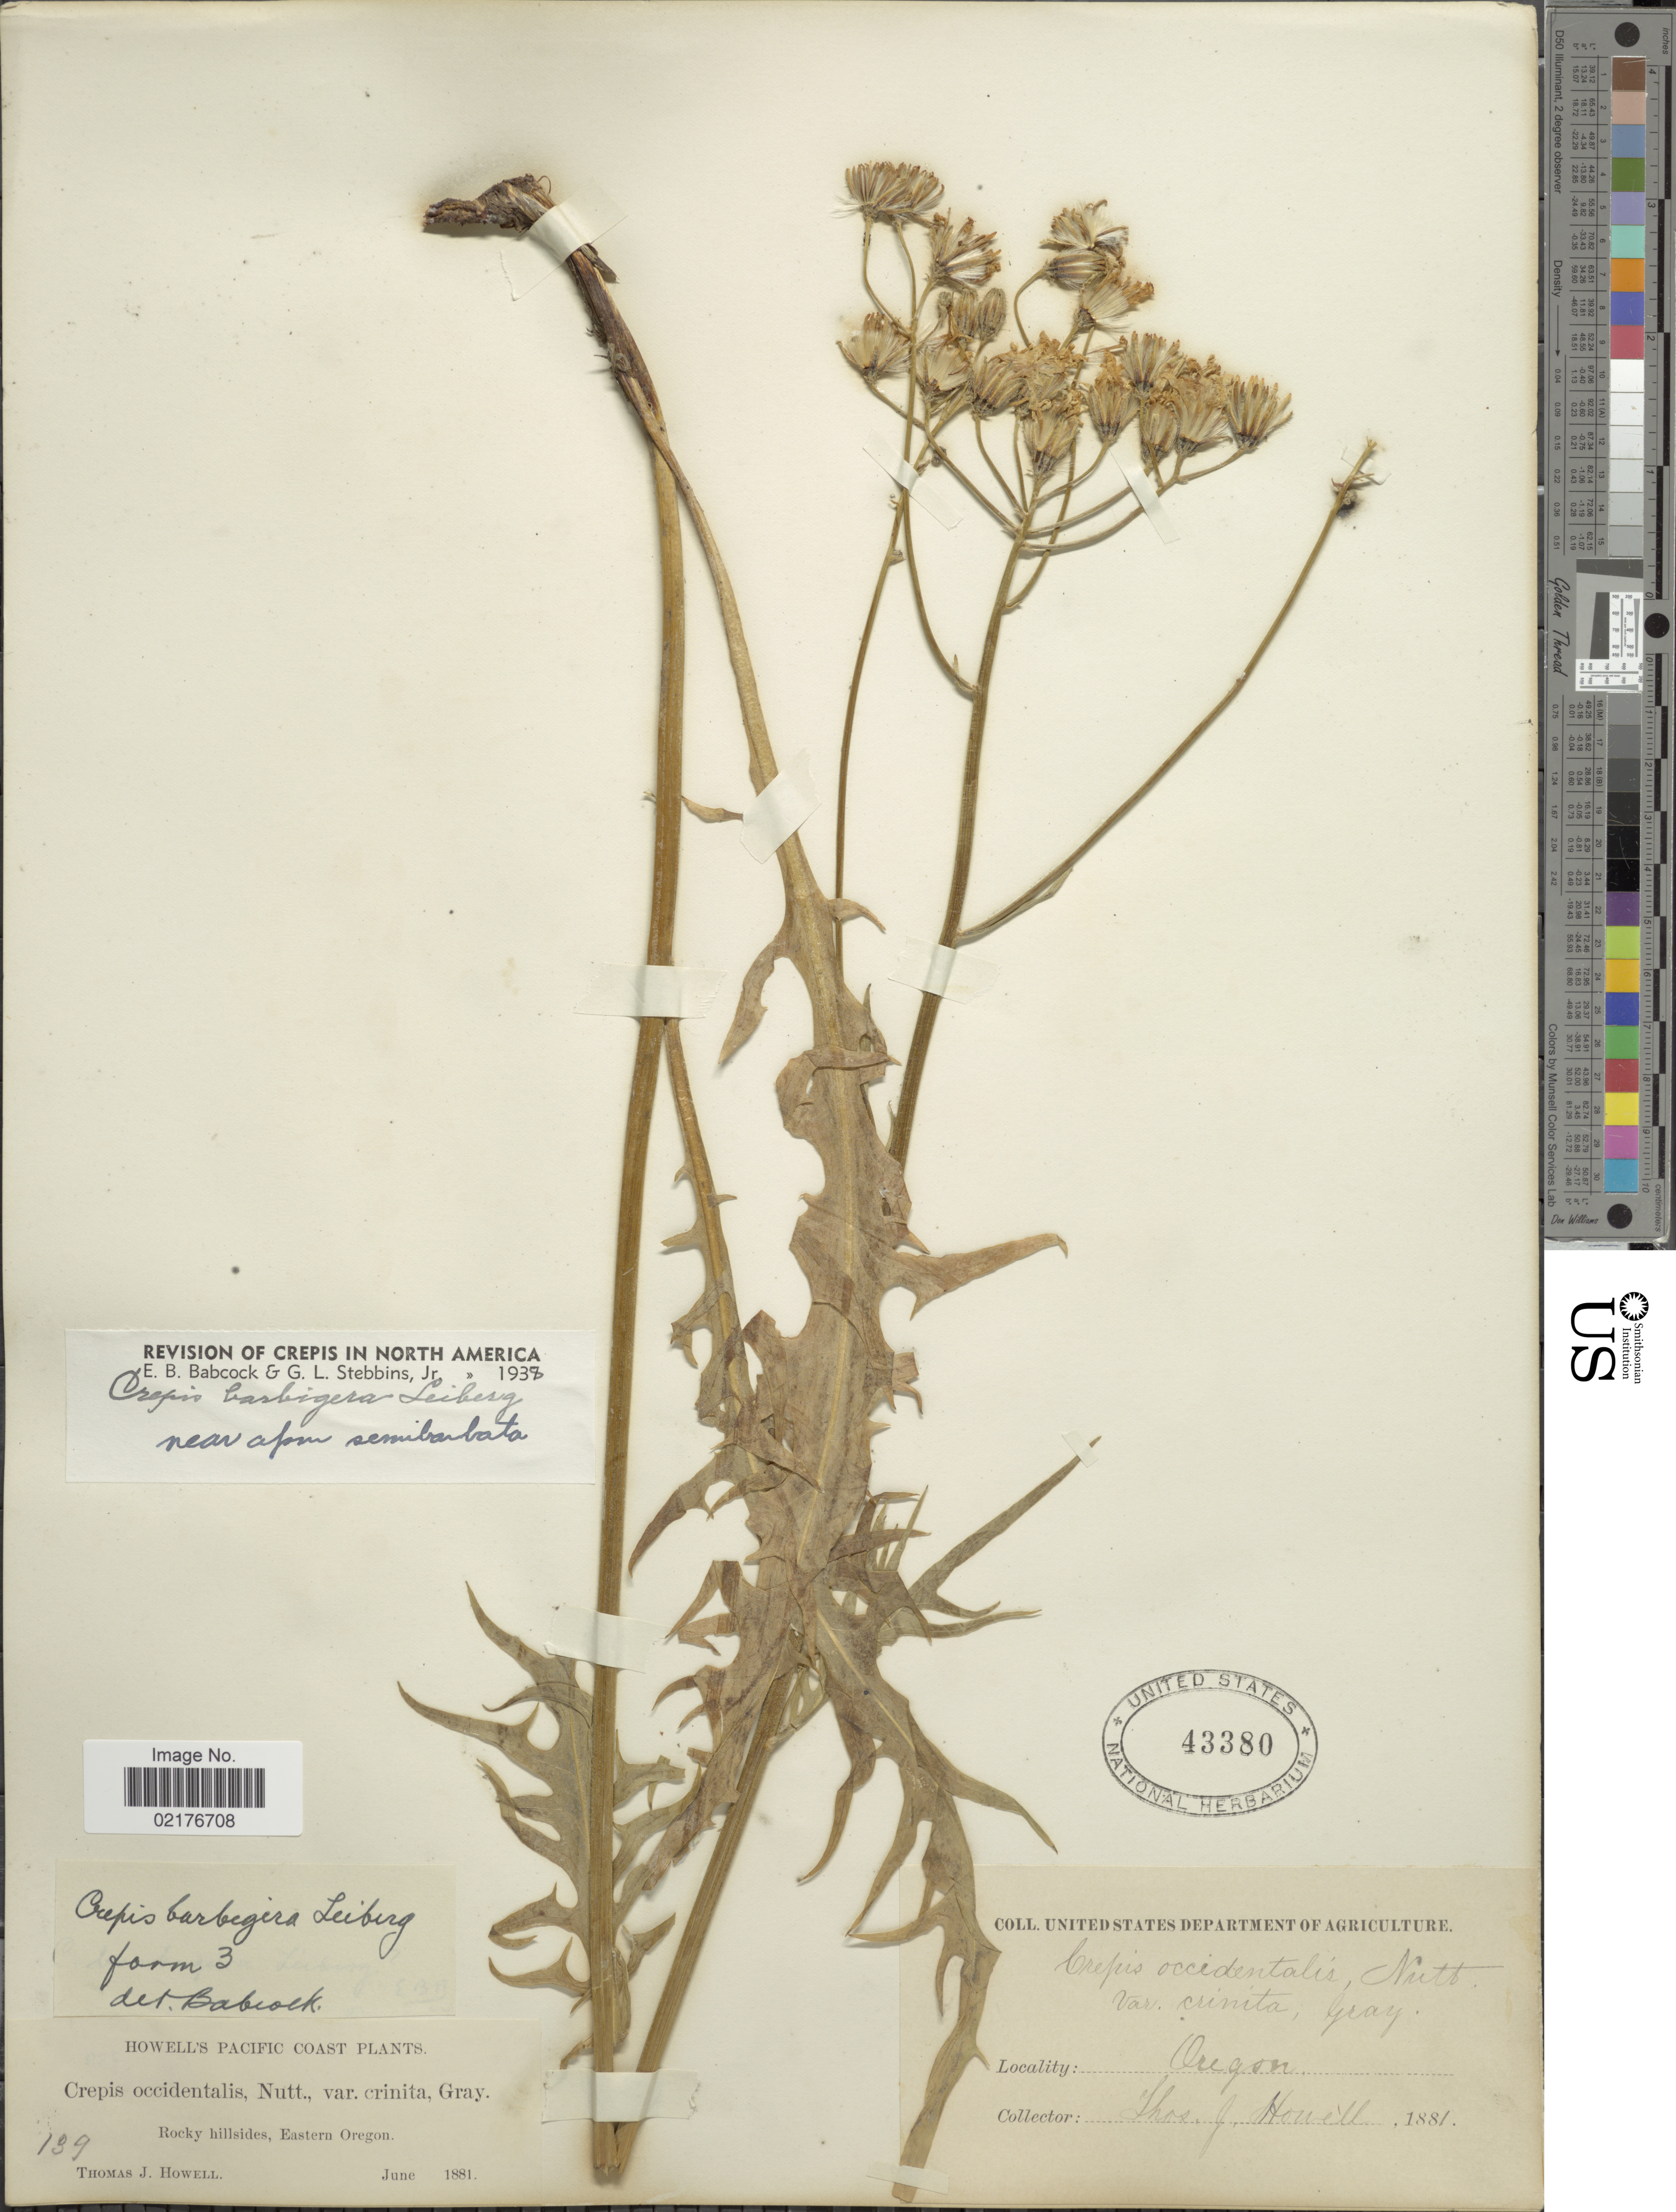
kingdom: Plantae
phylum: Tracheophyta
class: Magnoliopsida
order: Asterales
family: Asteraceae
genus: Crepis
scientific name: Crepis barbigera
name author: Leiberg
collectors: T. J. Howell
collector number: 139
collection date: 1881-06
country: United States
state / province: Oregon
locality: Howell's Pacific Coast, Rocky hillsides, Eastern Oregon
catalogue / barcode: US 43380